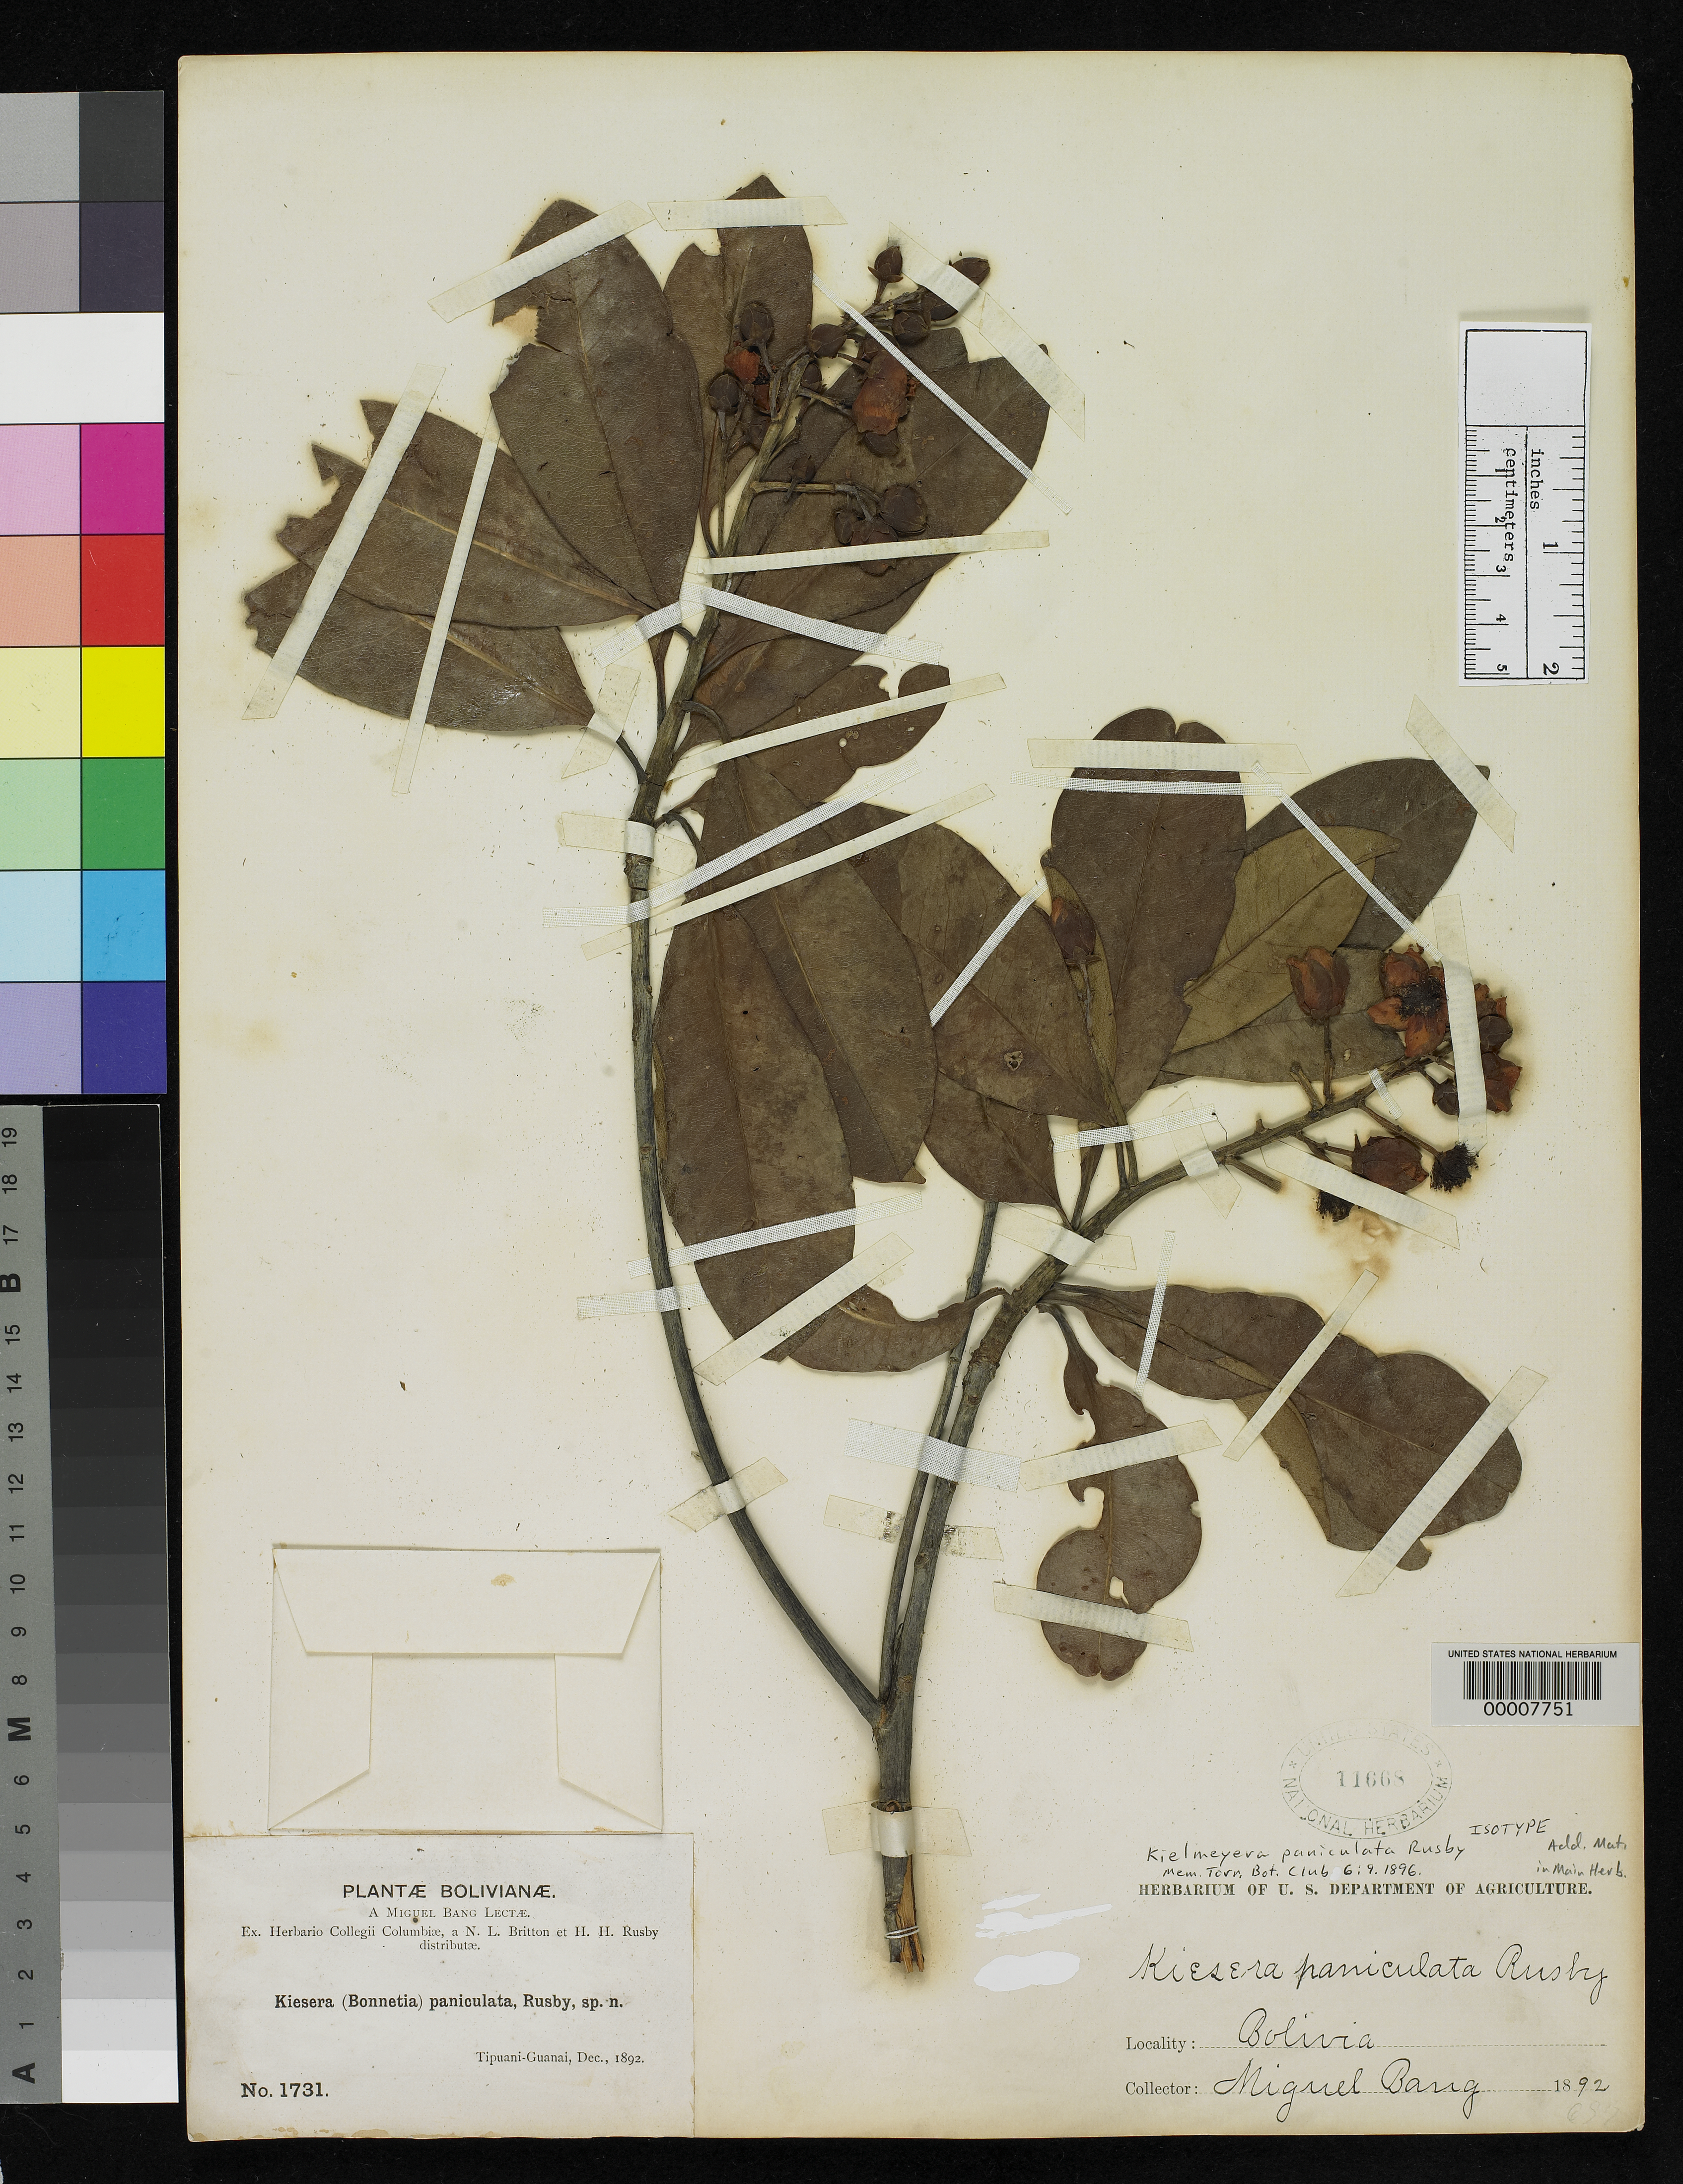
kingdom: Plantae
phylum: Tracheophyta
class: Magnoliopsida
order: Malpighiales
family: Calophyllaceae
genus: Kielmeyera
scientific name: Kielmeyera paniculata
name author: Rusby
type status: Isotype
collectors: M. Bang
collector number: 1731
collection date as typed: Dec 1892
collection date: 1892-12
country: Bolivia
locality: Tipuani-Guanai.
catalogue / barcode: US 11668